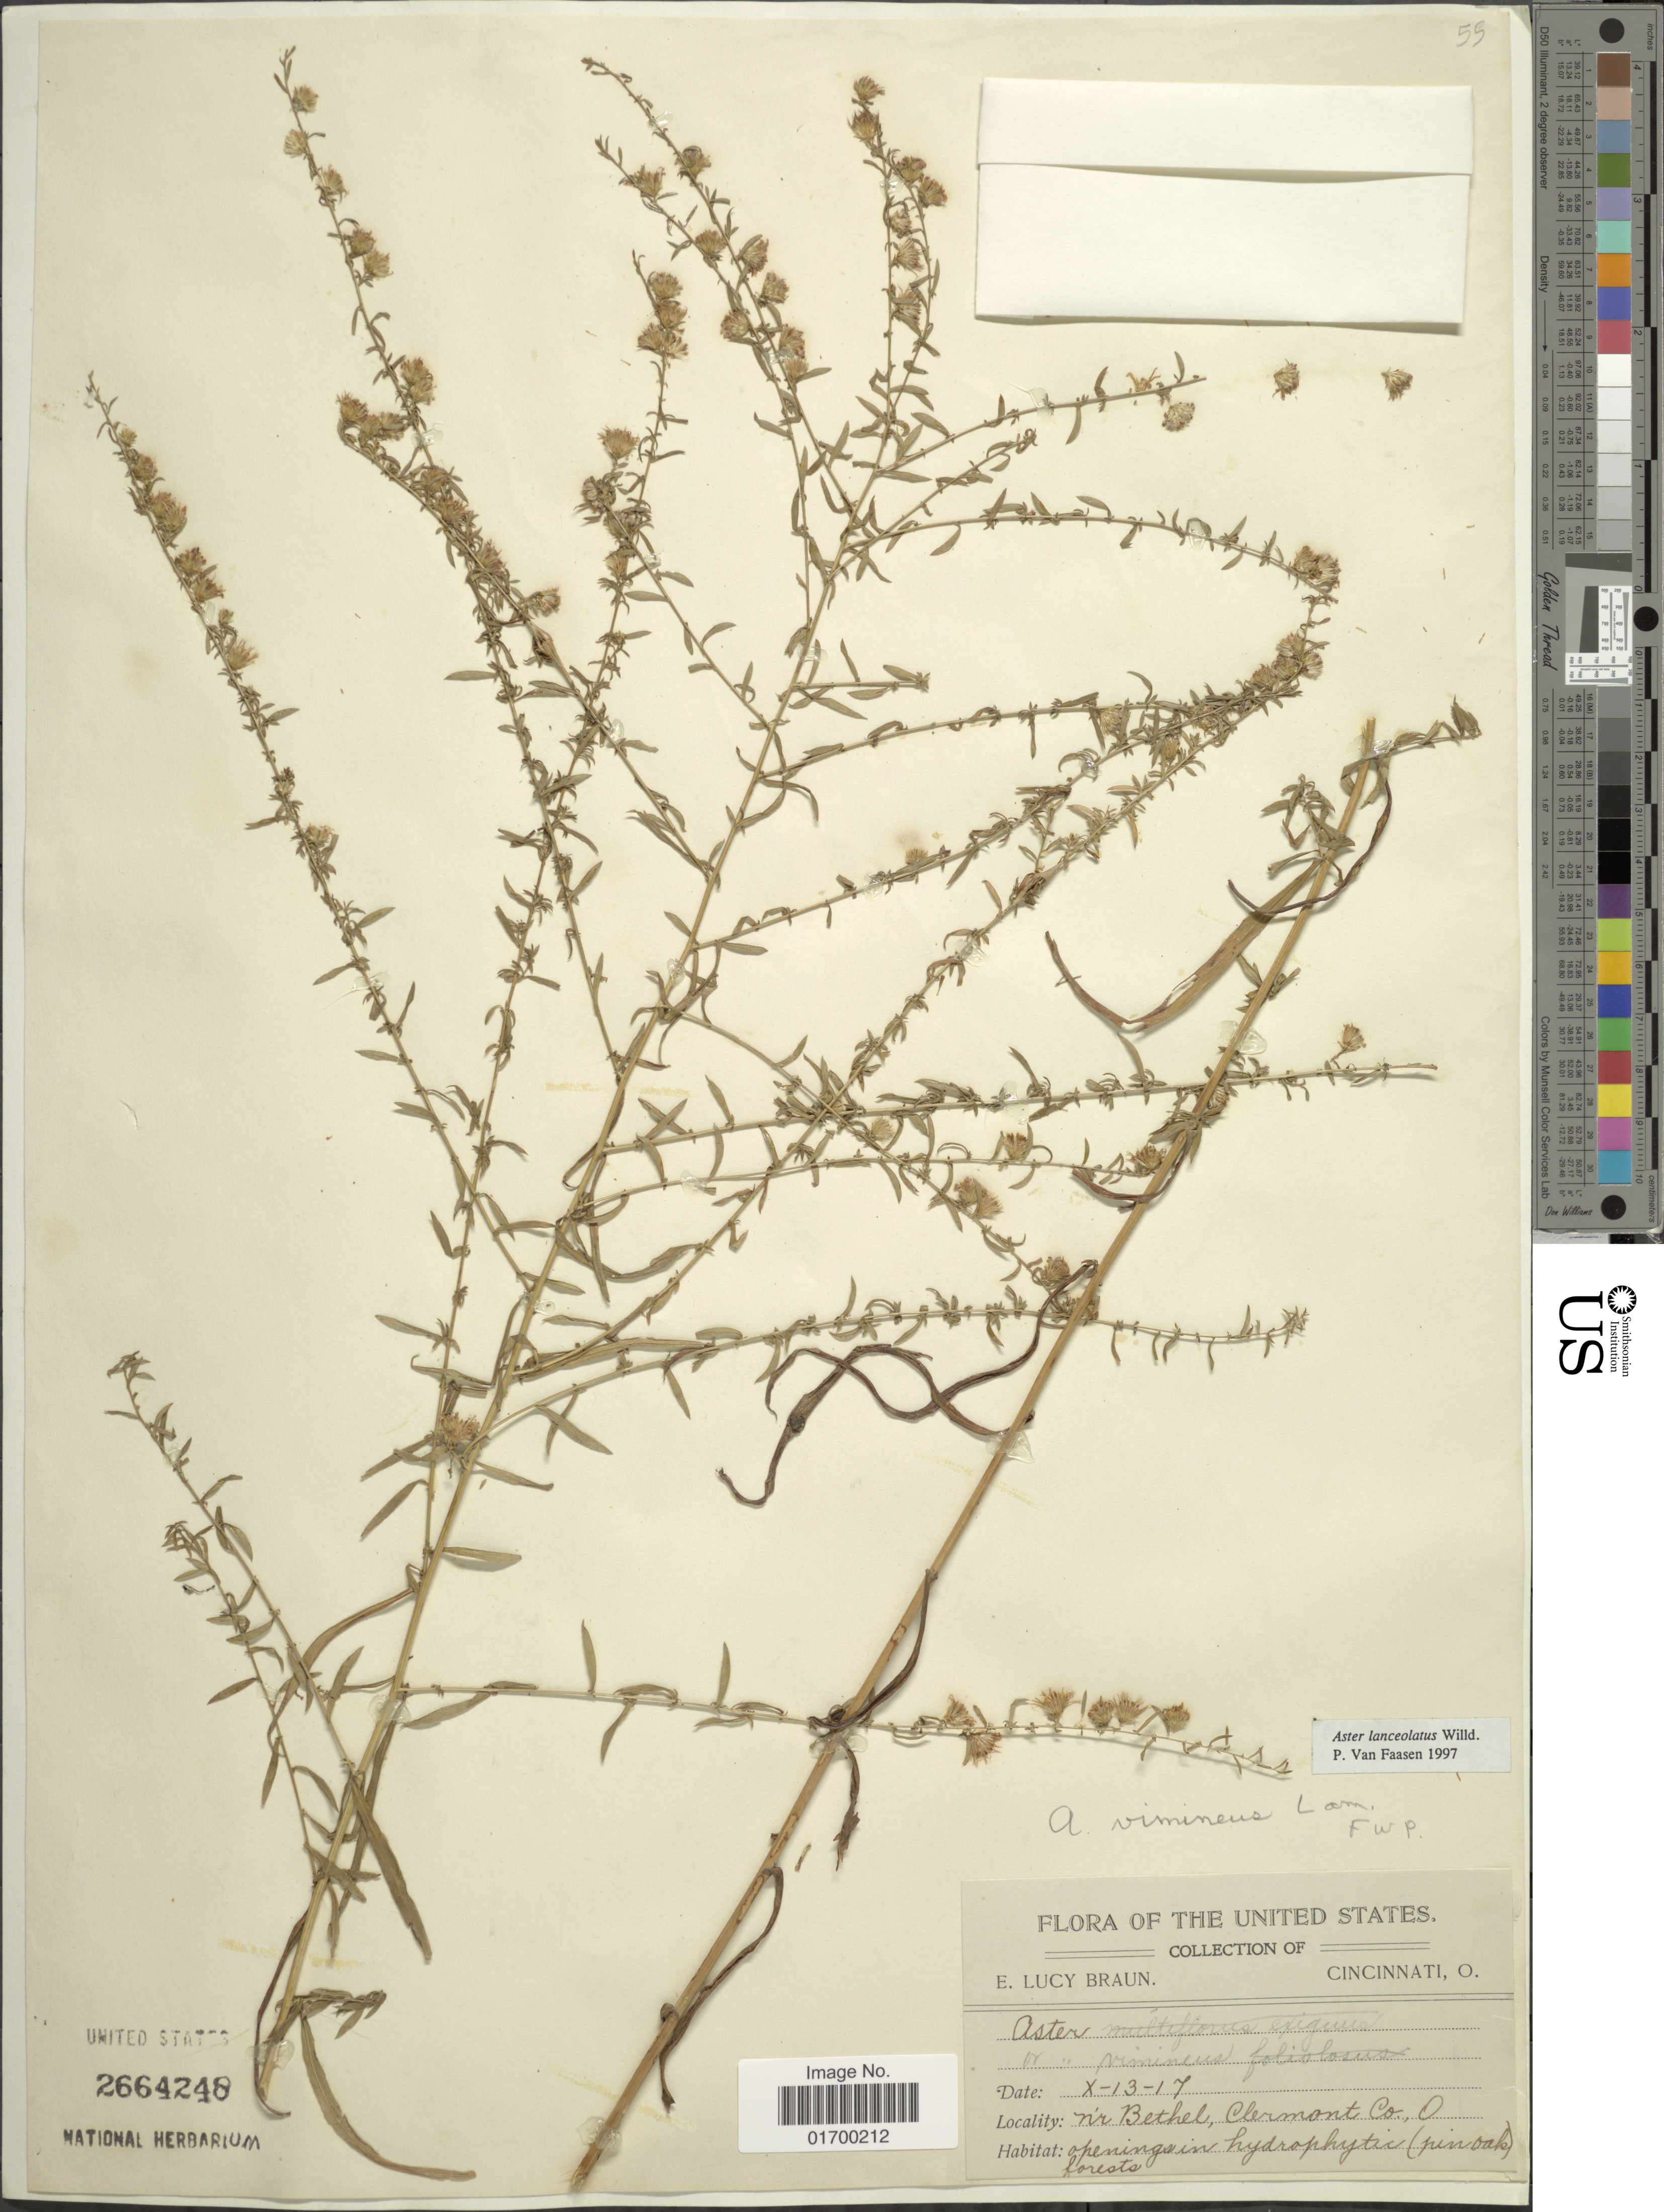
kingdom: Plantae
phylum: Tracheophyta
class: Magnoliopsida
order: Asterales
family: Asteraceae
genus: Symphyotrichum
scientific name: Symphyotrichum lanceolatum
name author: (Willd.) G.L. Nesom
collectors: E. L. Braun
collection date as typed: Transcribed d/m/y: 13/10/17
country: United States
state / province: Ohio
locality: Nr Bethel, Clermont Co.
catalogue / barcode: US 2664248